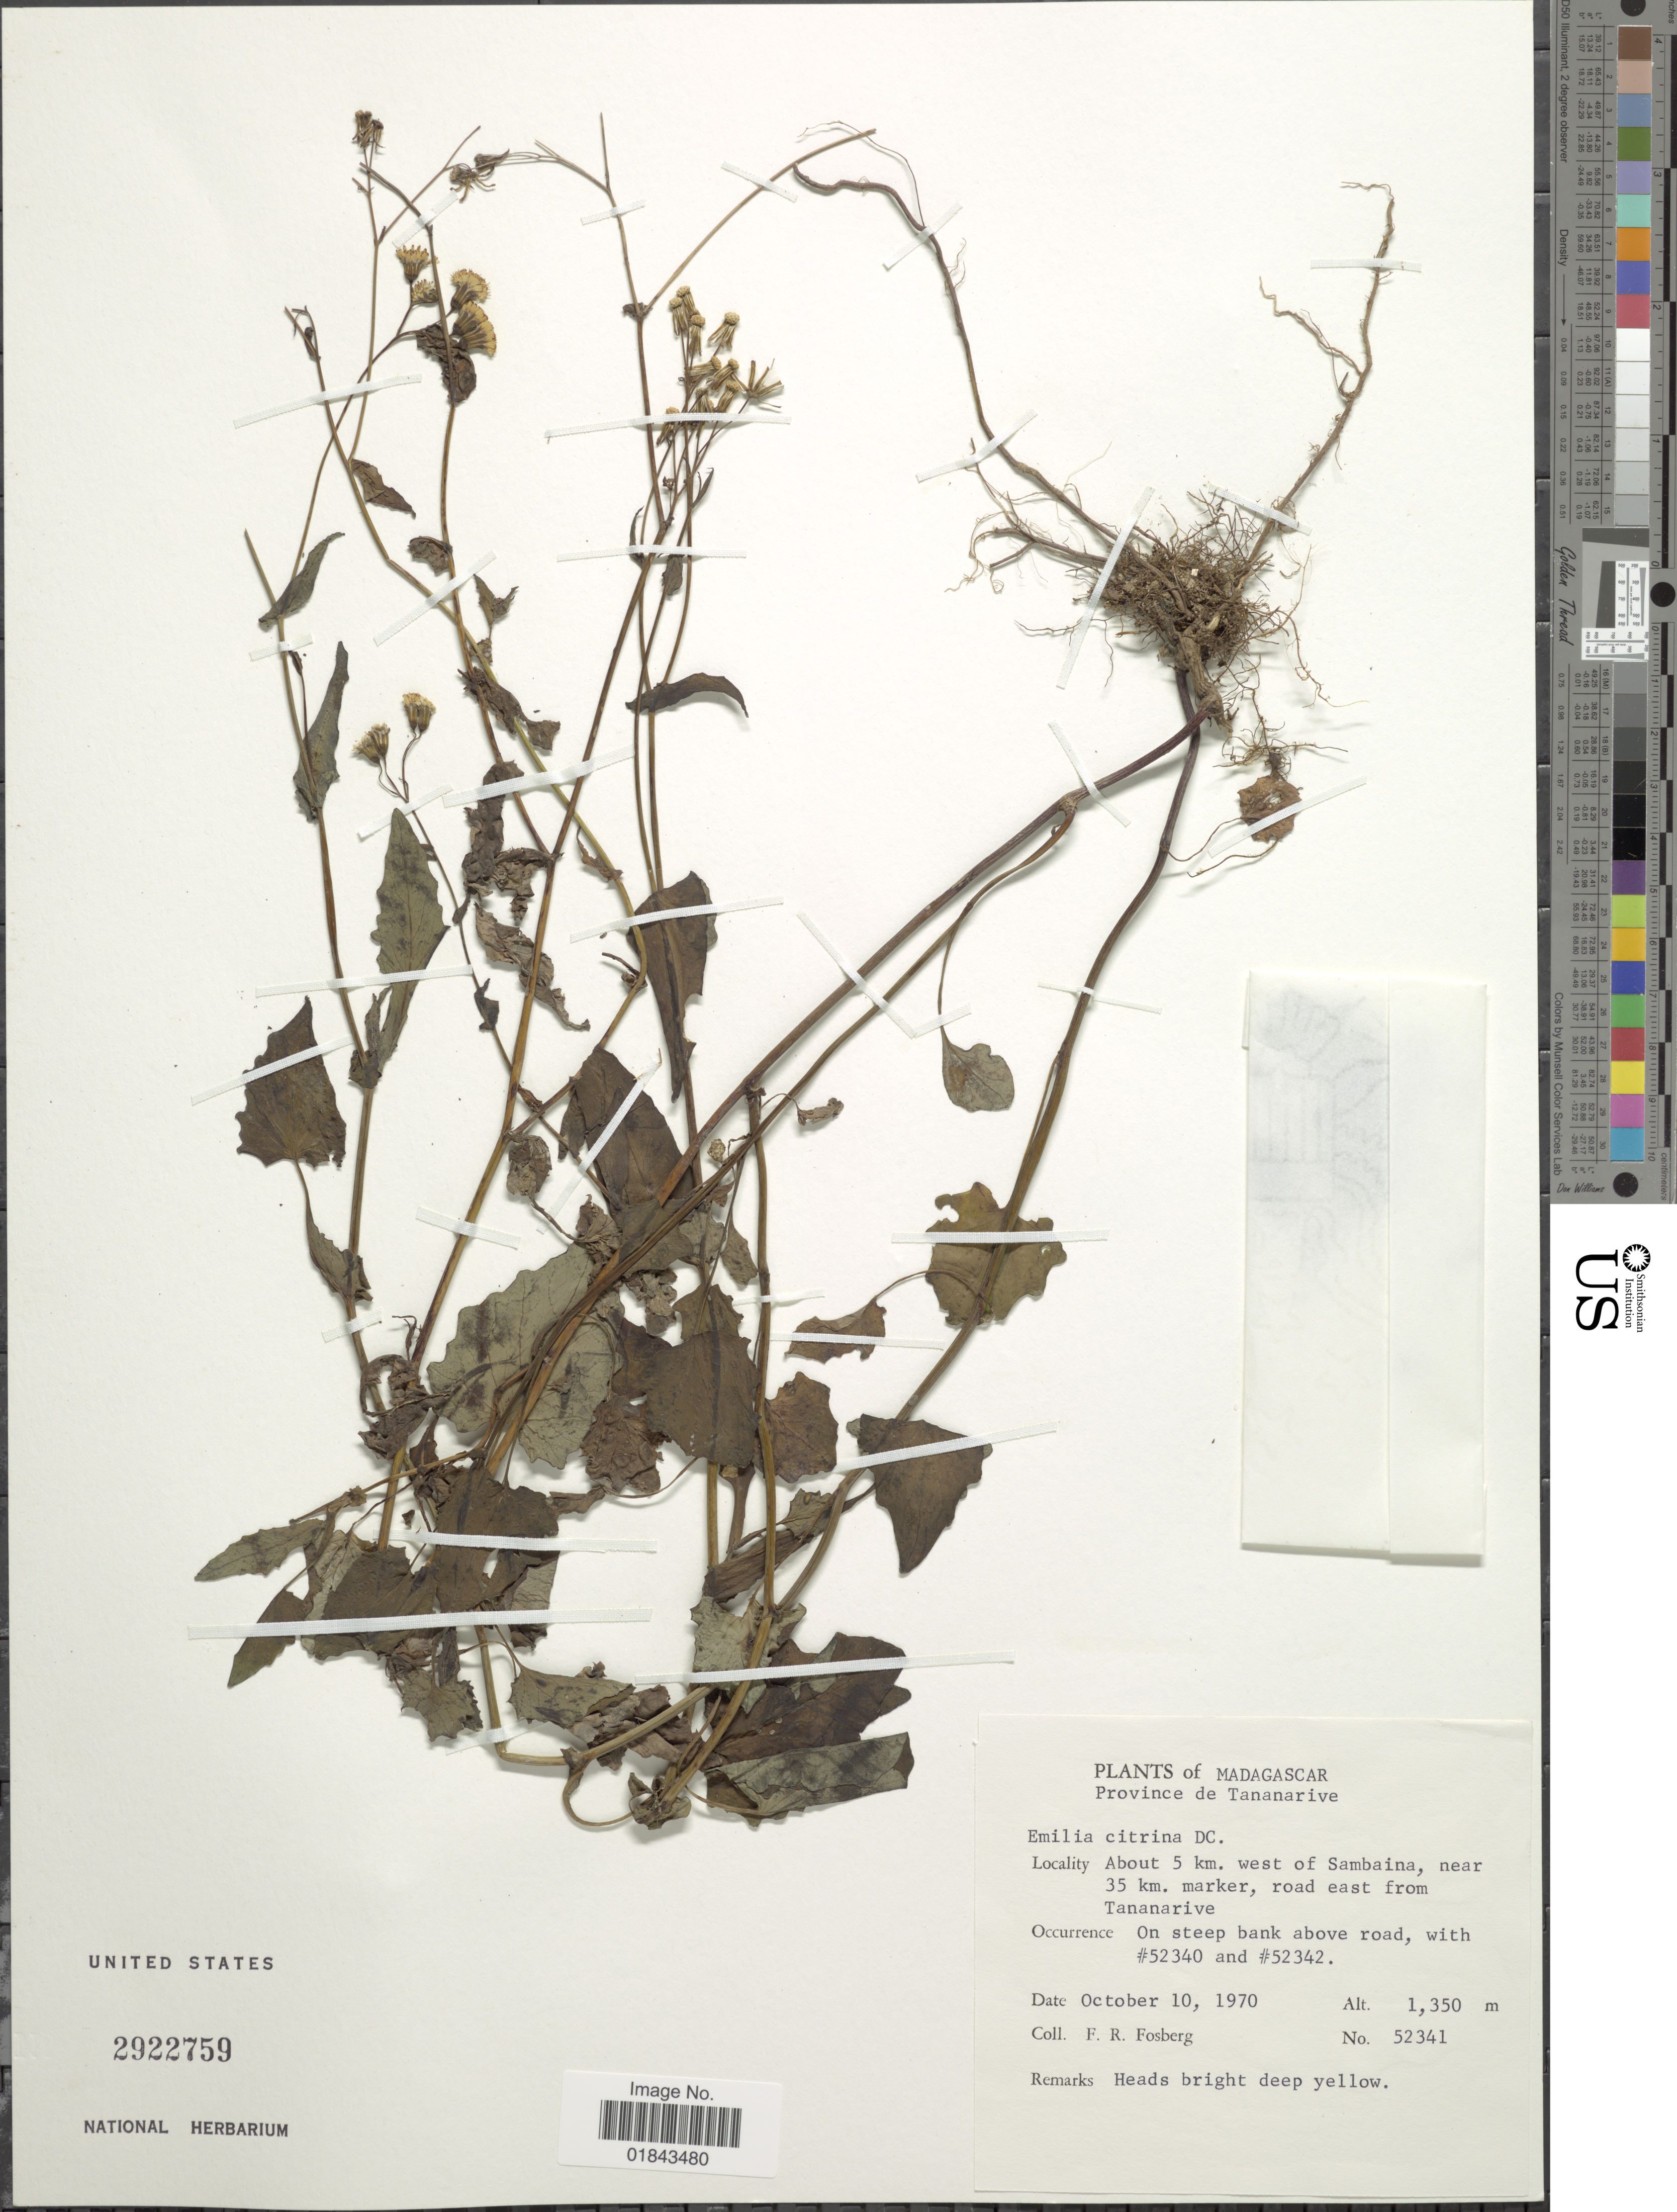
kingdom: Plantae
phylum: Tracheophyta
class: Magnoliopsida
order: Asterales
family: Asteraceae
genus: Emilia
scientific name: Emilia citrina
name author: DC.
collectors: F. R. Fosberg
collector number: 52341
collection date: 1970-10-10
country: Madagascar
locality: Province de Tananarive, about 5 km. west of Sambaina, near 35 km. marker, road east from Tananarive, on steep bank above road.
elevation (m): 1350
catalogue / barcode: US 2922759